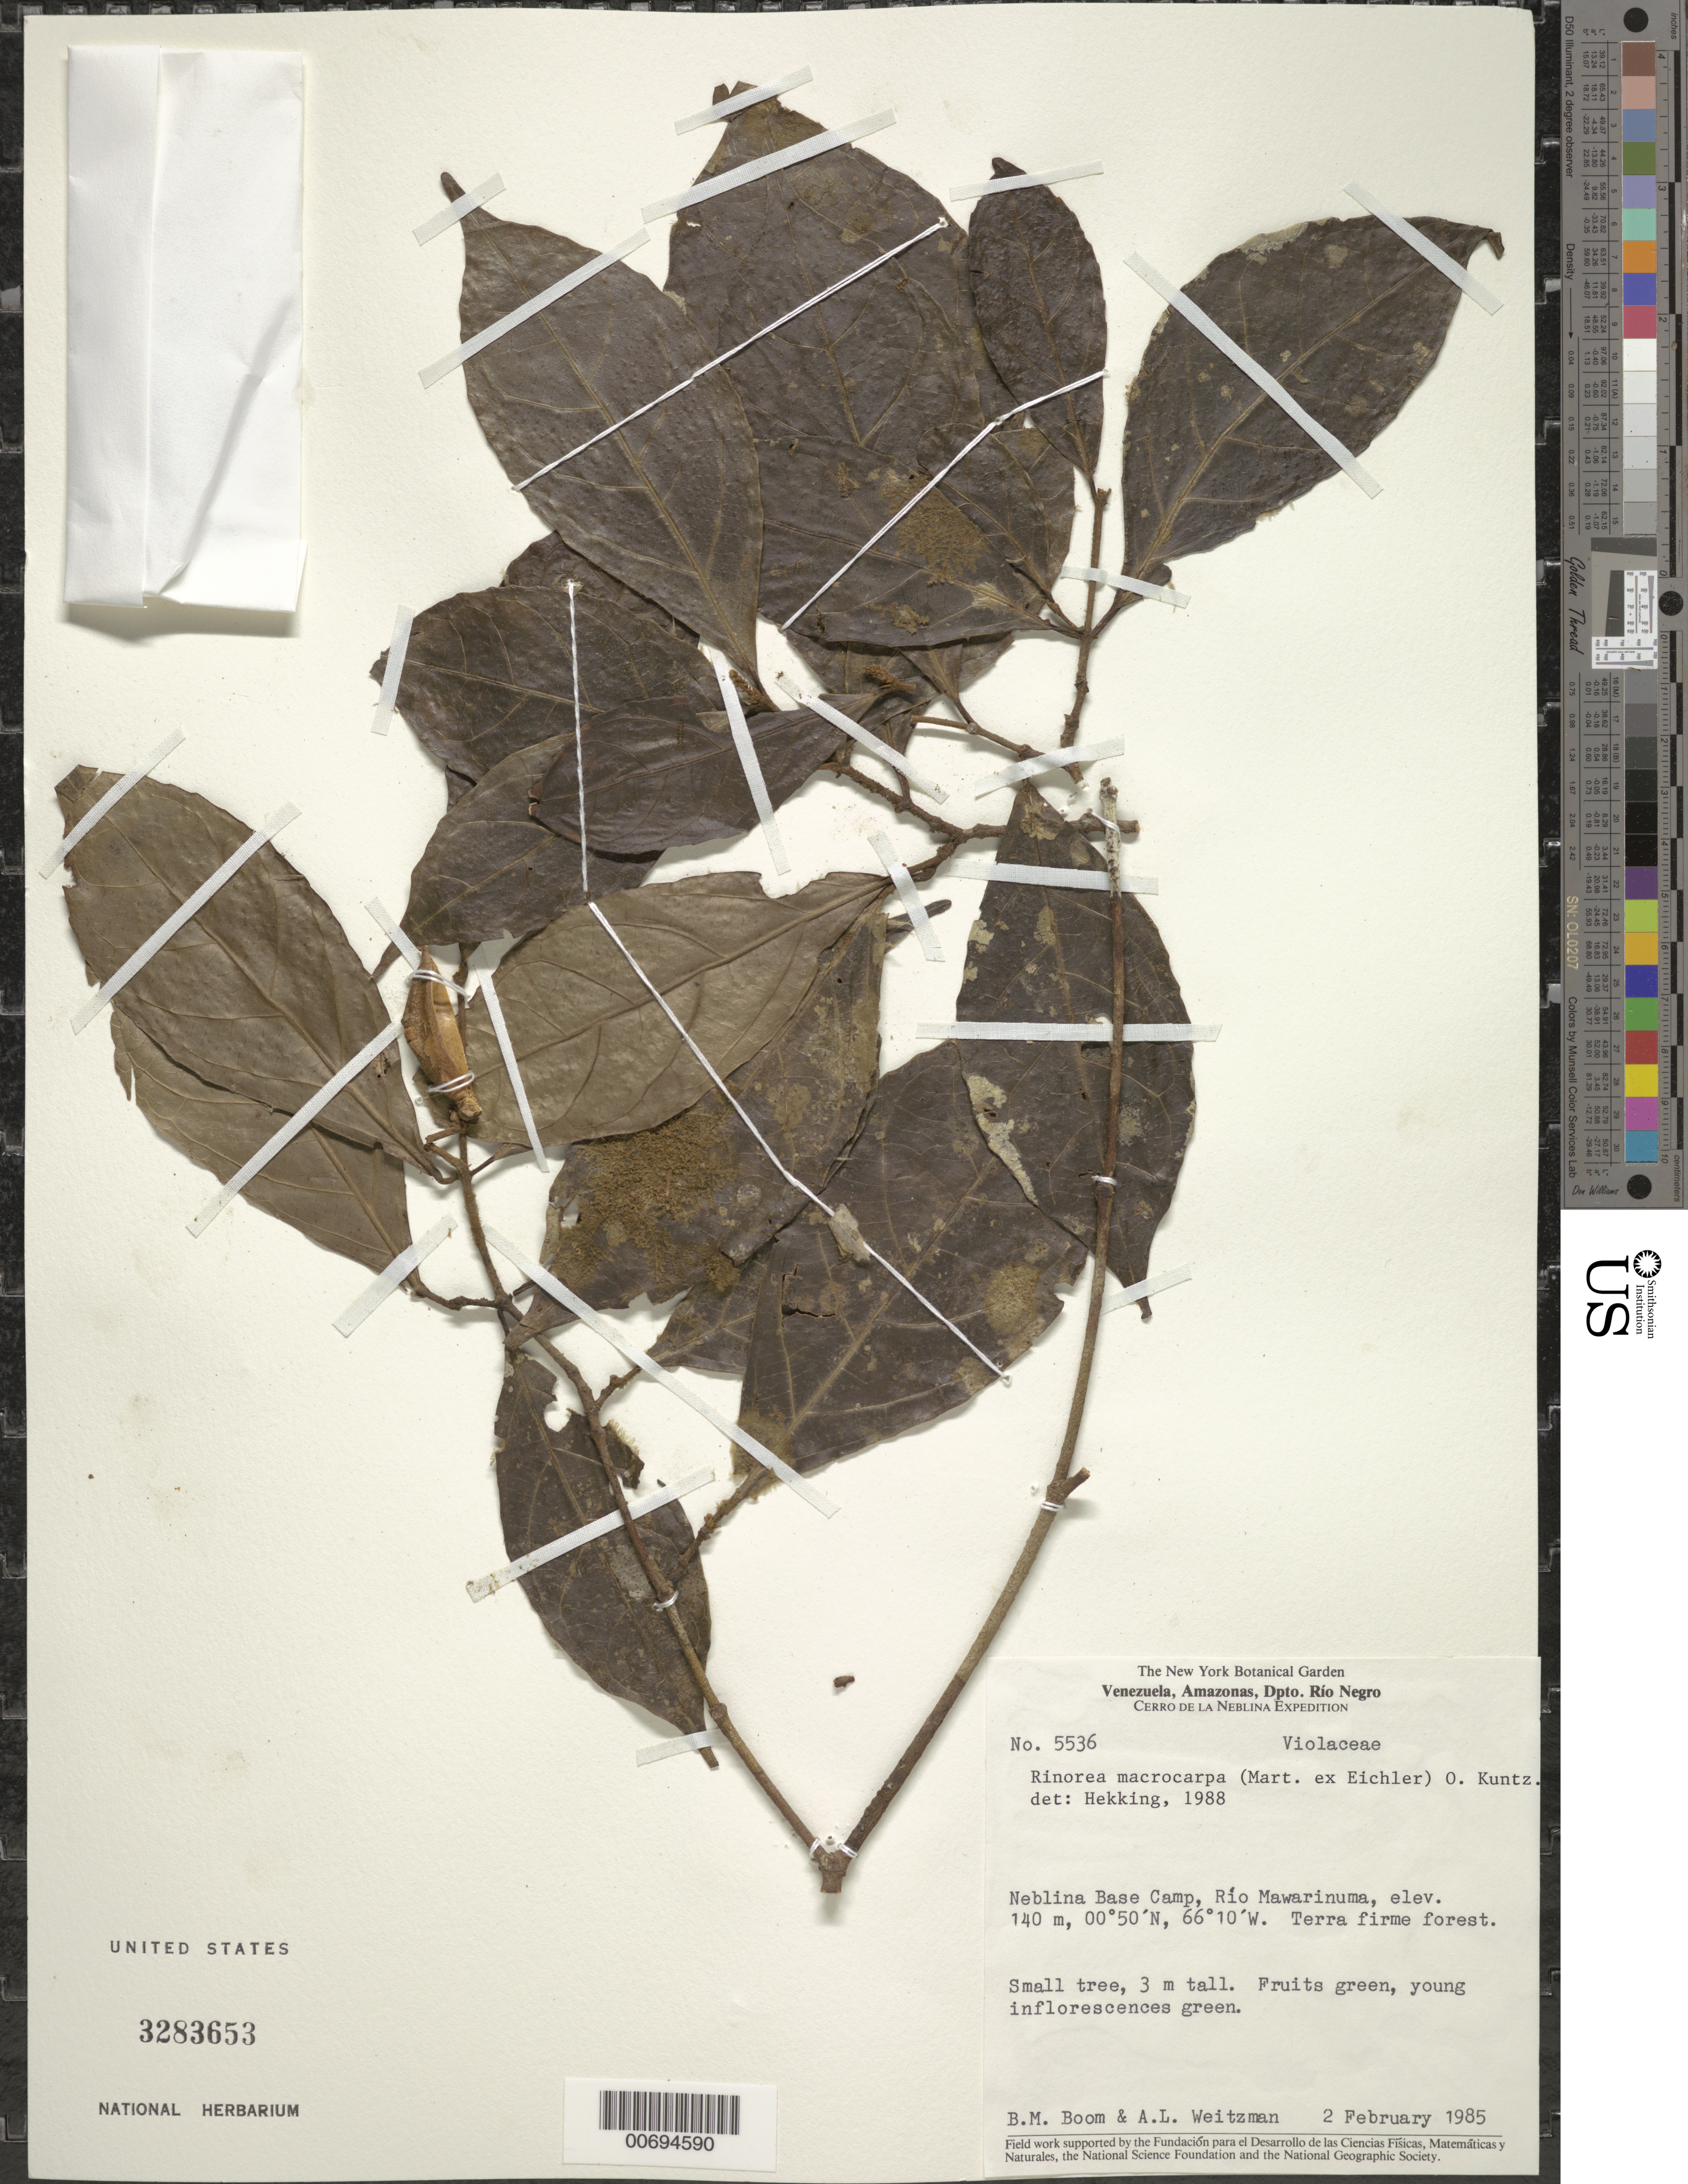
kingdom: Plantae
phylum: Tracheophyta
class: Magnoliopsida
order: Malpighiales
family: Violaceae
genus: Rinorea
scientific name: Rinorea macrocarpa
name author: (Mart. ex Eichler) Kuntze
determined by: Hekking, W. H. A.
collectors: B. M. Boom & A. L. Weitzman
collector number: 5536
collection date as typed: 2-Feb-85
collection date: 1985-02-02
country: Venezuela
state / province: Amazonas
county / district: Río Negro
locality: Cerro de la Neblina Base Camp, Río Mawarinuma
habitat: Terra firma forest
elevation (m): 140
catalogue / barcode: US 3283653